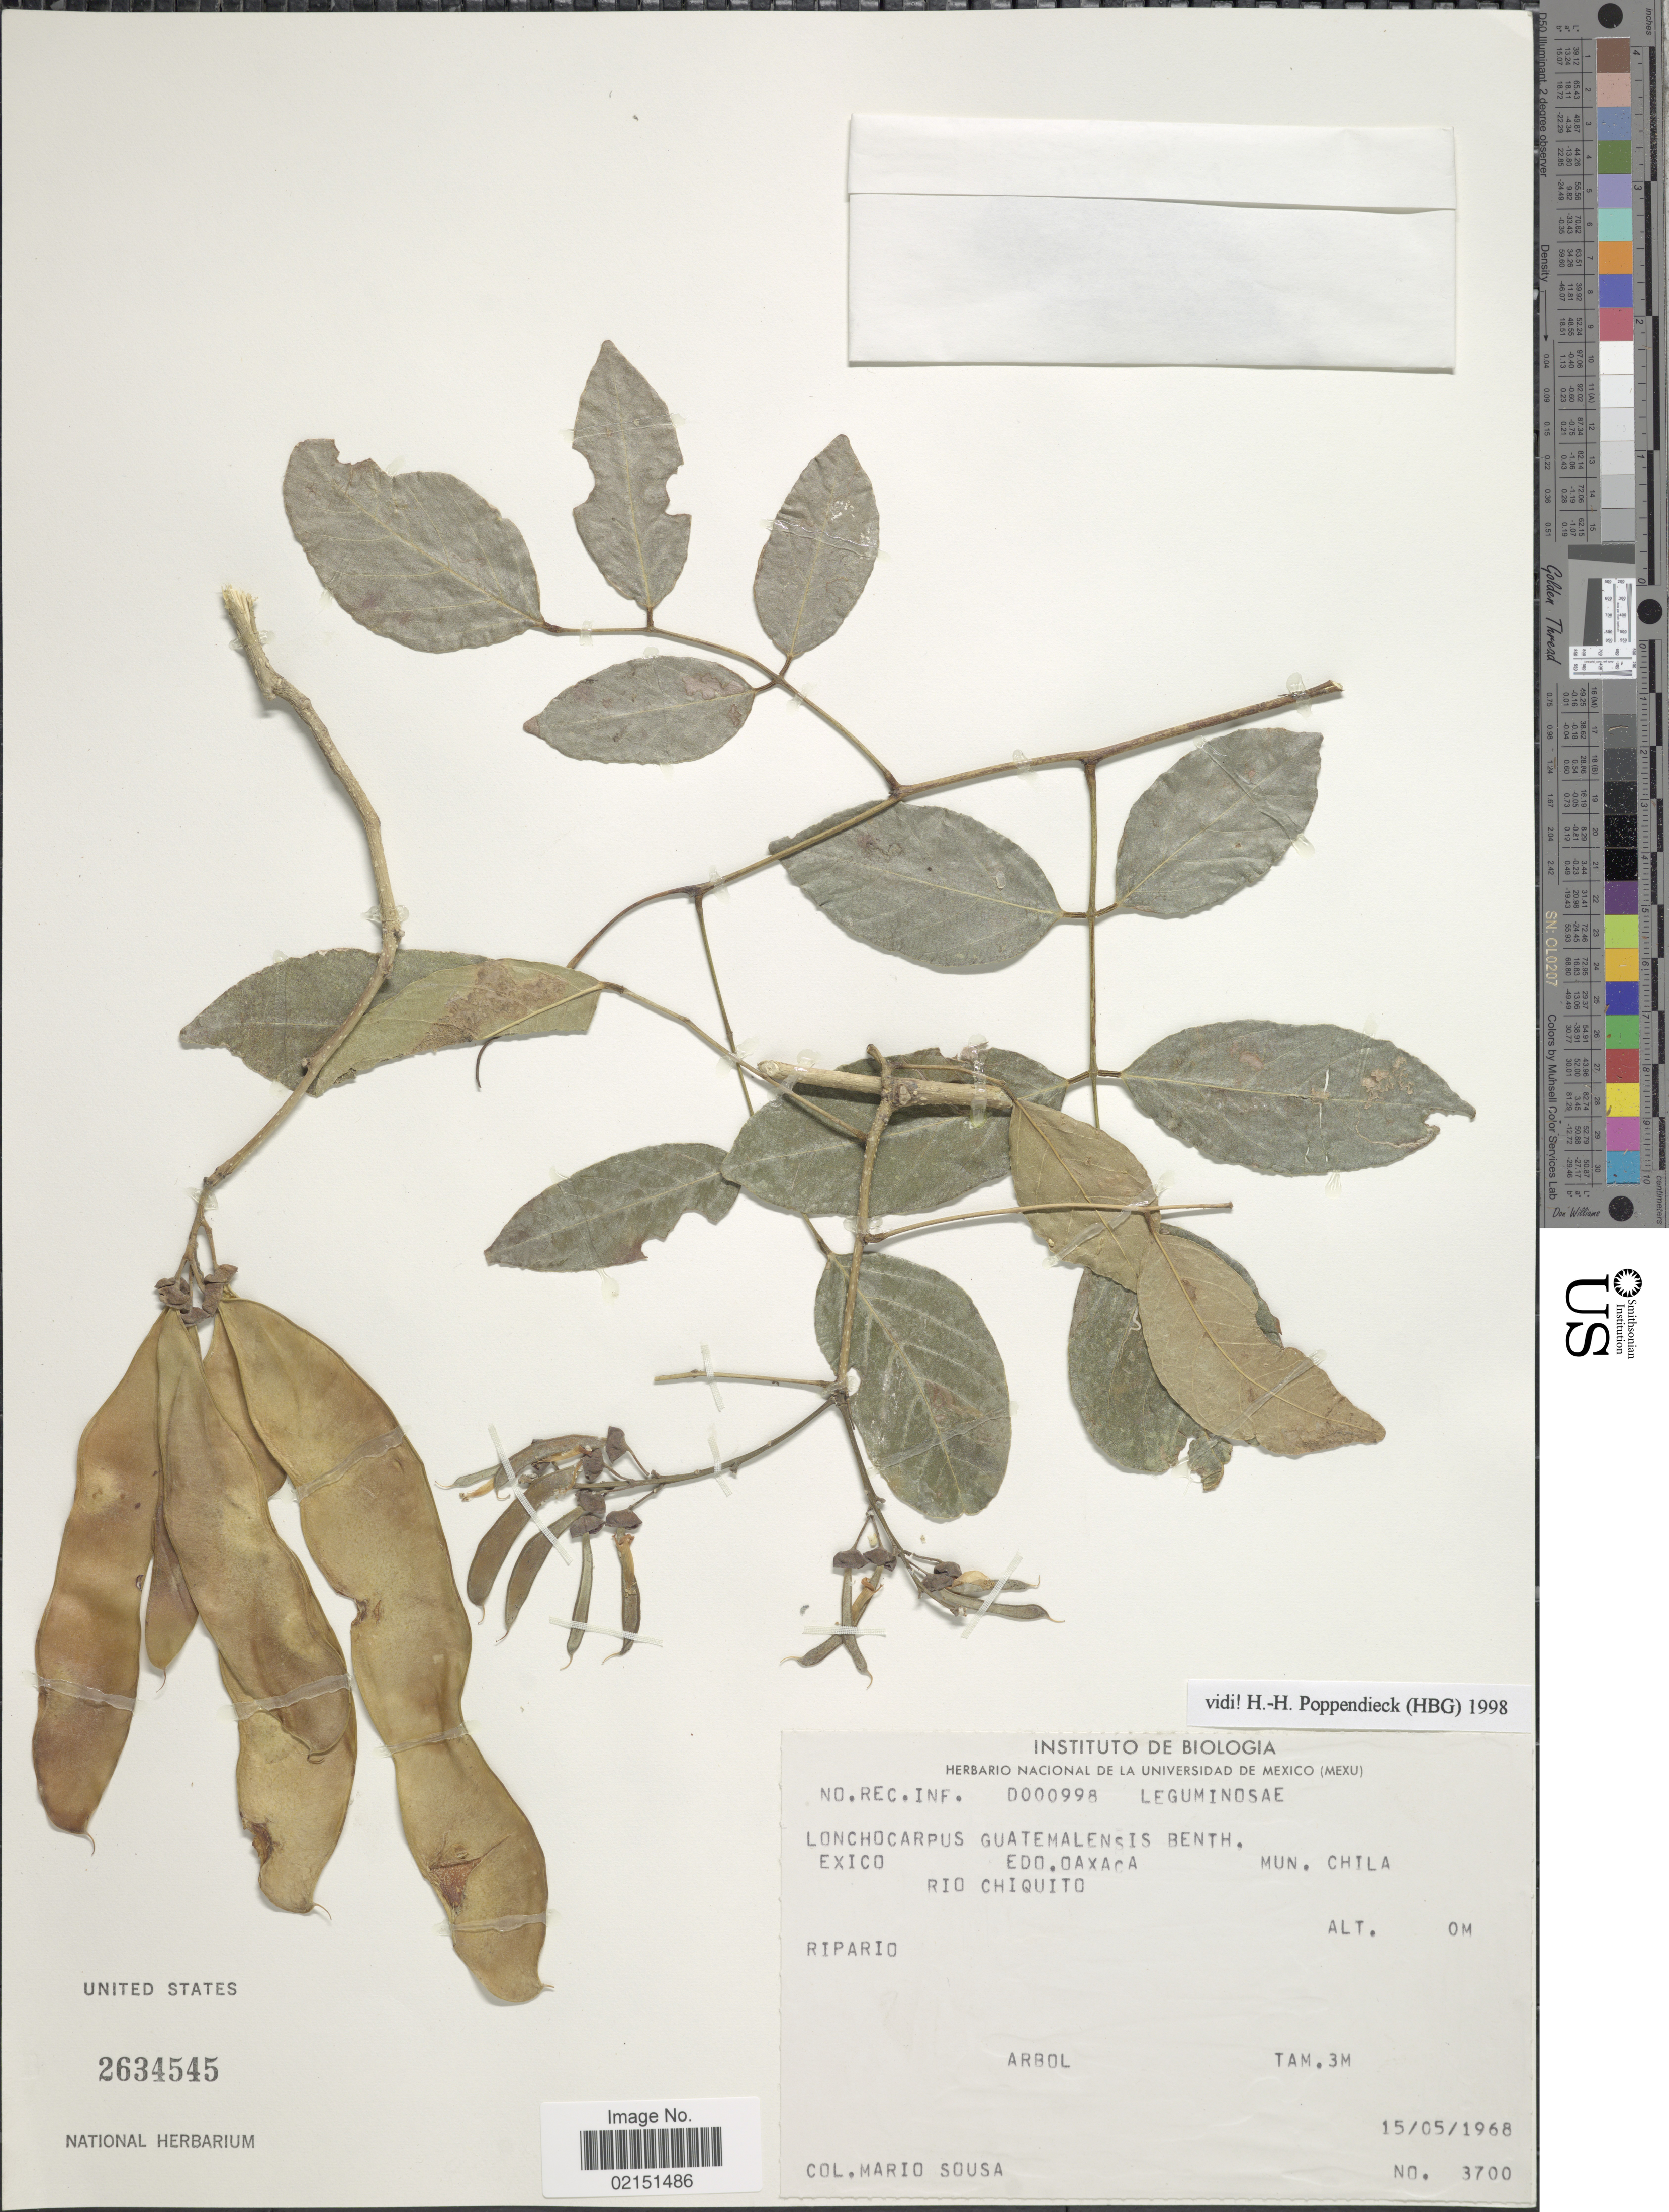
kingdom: Plantae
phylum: Tracheophyta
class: Magnoliopsida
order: Fabales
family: Fabaceae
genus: Lonchocarpus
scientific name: Lonchocarpus guatemalensis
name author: Benth.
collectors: M. Sousa S.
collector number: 3700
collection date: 1968-05-15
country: Mexico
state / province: Oaxaca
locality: Exico. Edo. Oaxaca. Mun. Chila. Rio Chiquito. Ripario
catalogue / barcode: US 2634545